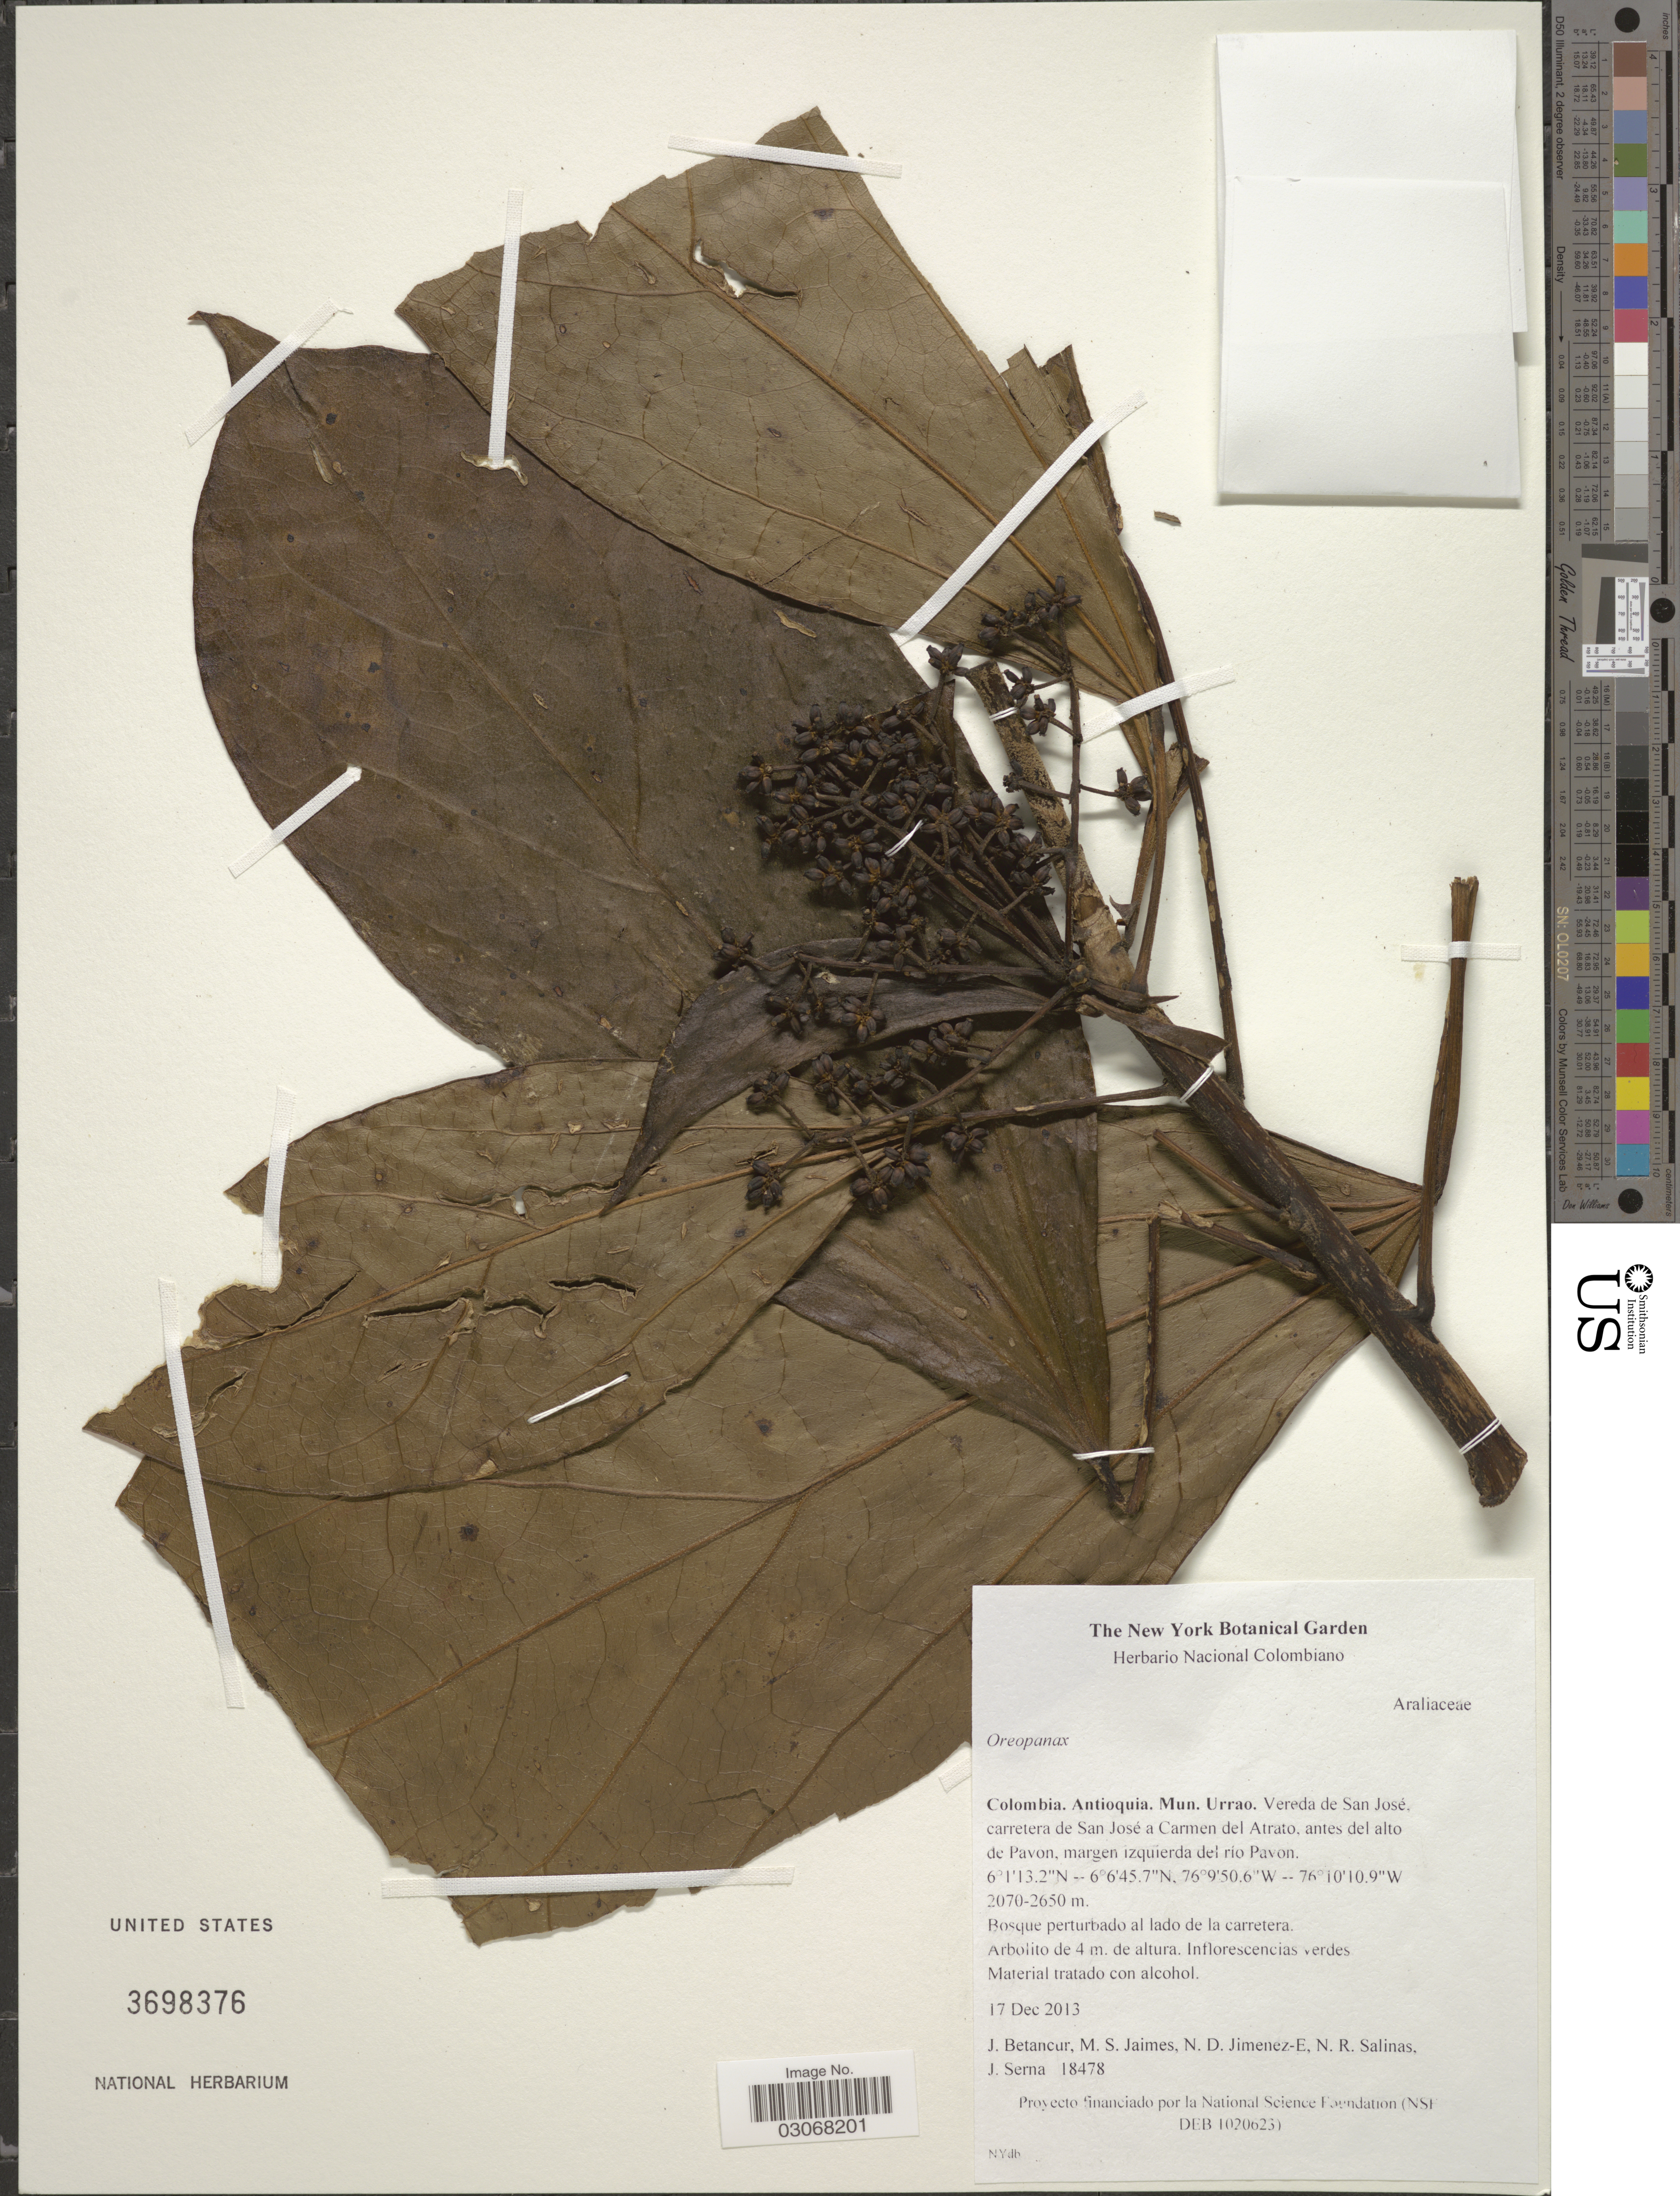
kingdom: Plantae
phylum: Tracheophyta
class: Magnoliopsida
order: Apiales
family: Araliaceae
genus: Oreopanax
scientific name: Oreopanax sp.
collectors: J. Betancur, M. Jaimes, N. Jimenez-E., Salinas, R. & J. Serna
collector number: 18478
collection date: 2013-12-17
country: Colombia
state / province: Antioquia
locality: Antioquia. Mun. Urrao. Vereda de San José, carretera de San José a Carmen del Atrato, antes del alto de Pavon, margen izquierda del rio Pavon.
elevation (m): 2070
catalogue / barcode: US 3698376